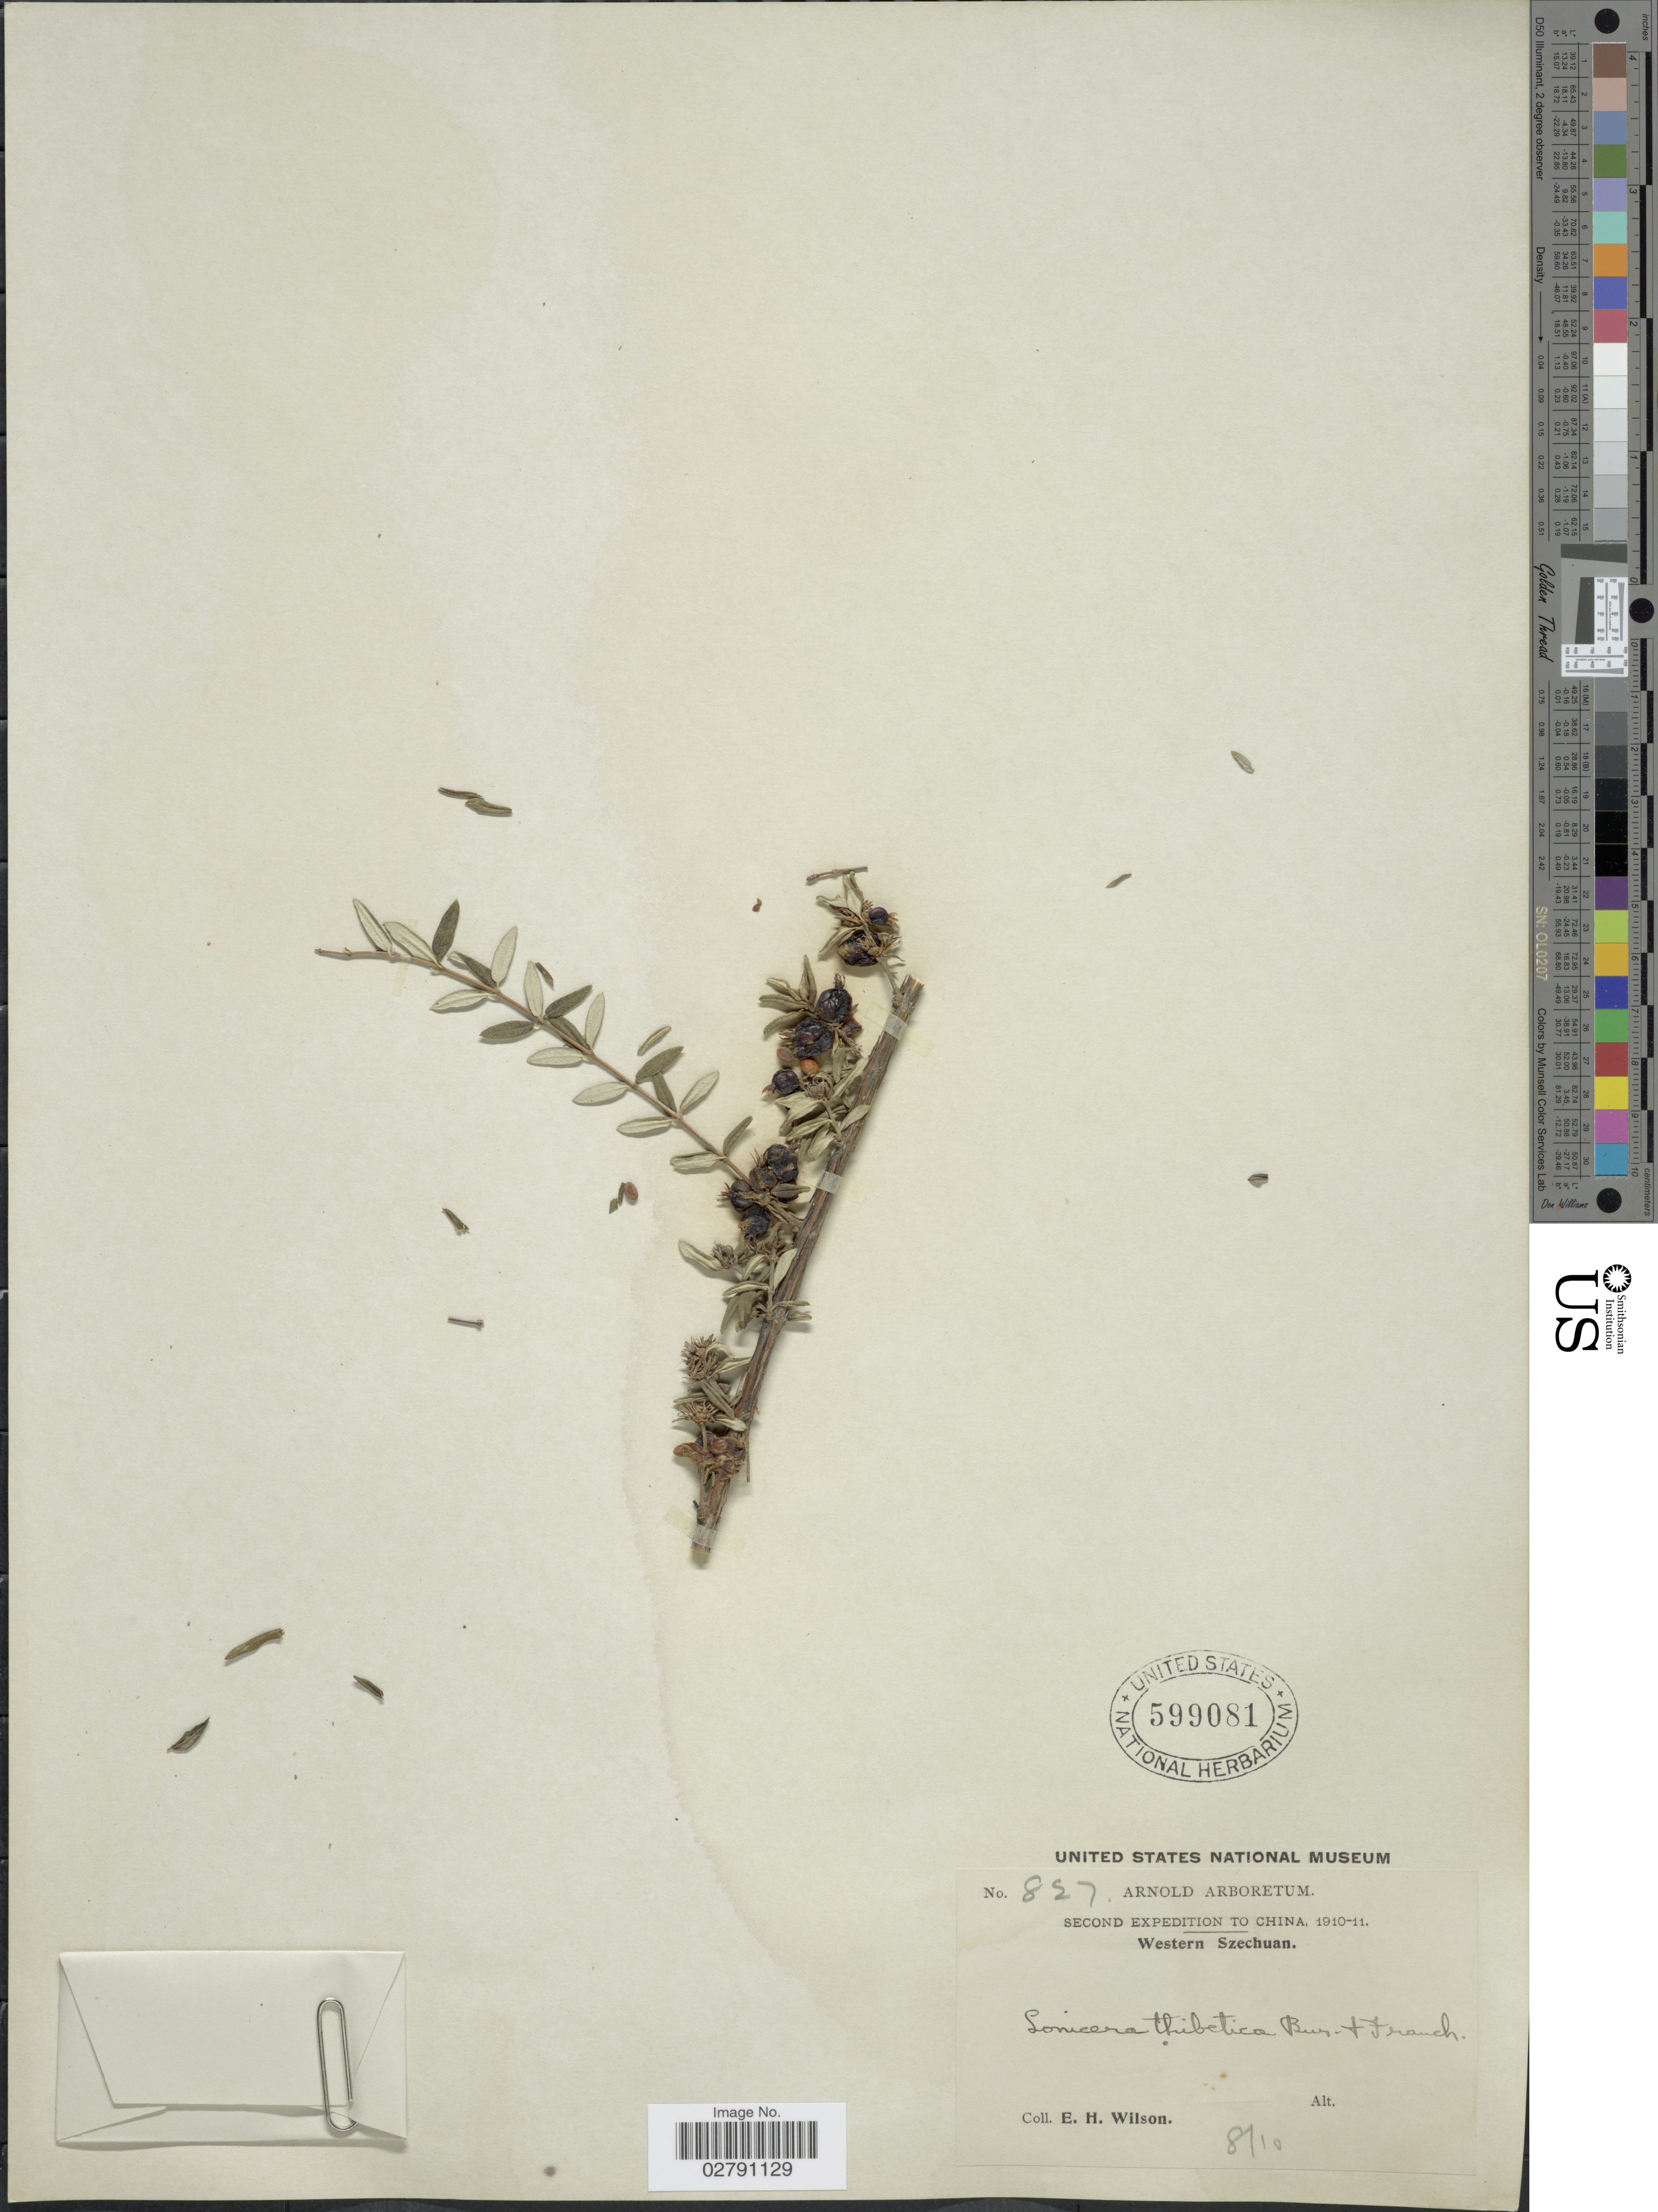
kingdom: Plantae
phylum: Tracheophyta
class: Magnoliopsida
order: Dipsacales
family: Caprifoliaceae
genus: Lonicera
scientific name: Lonicera thibetica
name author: Bureau & Franch.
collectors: E. Wilson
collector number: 827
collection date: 1910-08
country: China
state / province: Sichuan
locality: Western Szechuan.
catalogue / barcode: US 599081